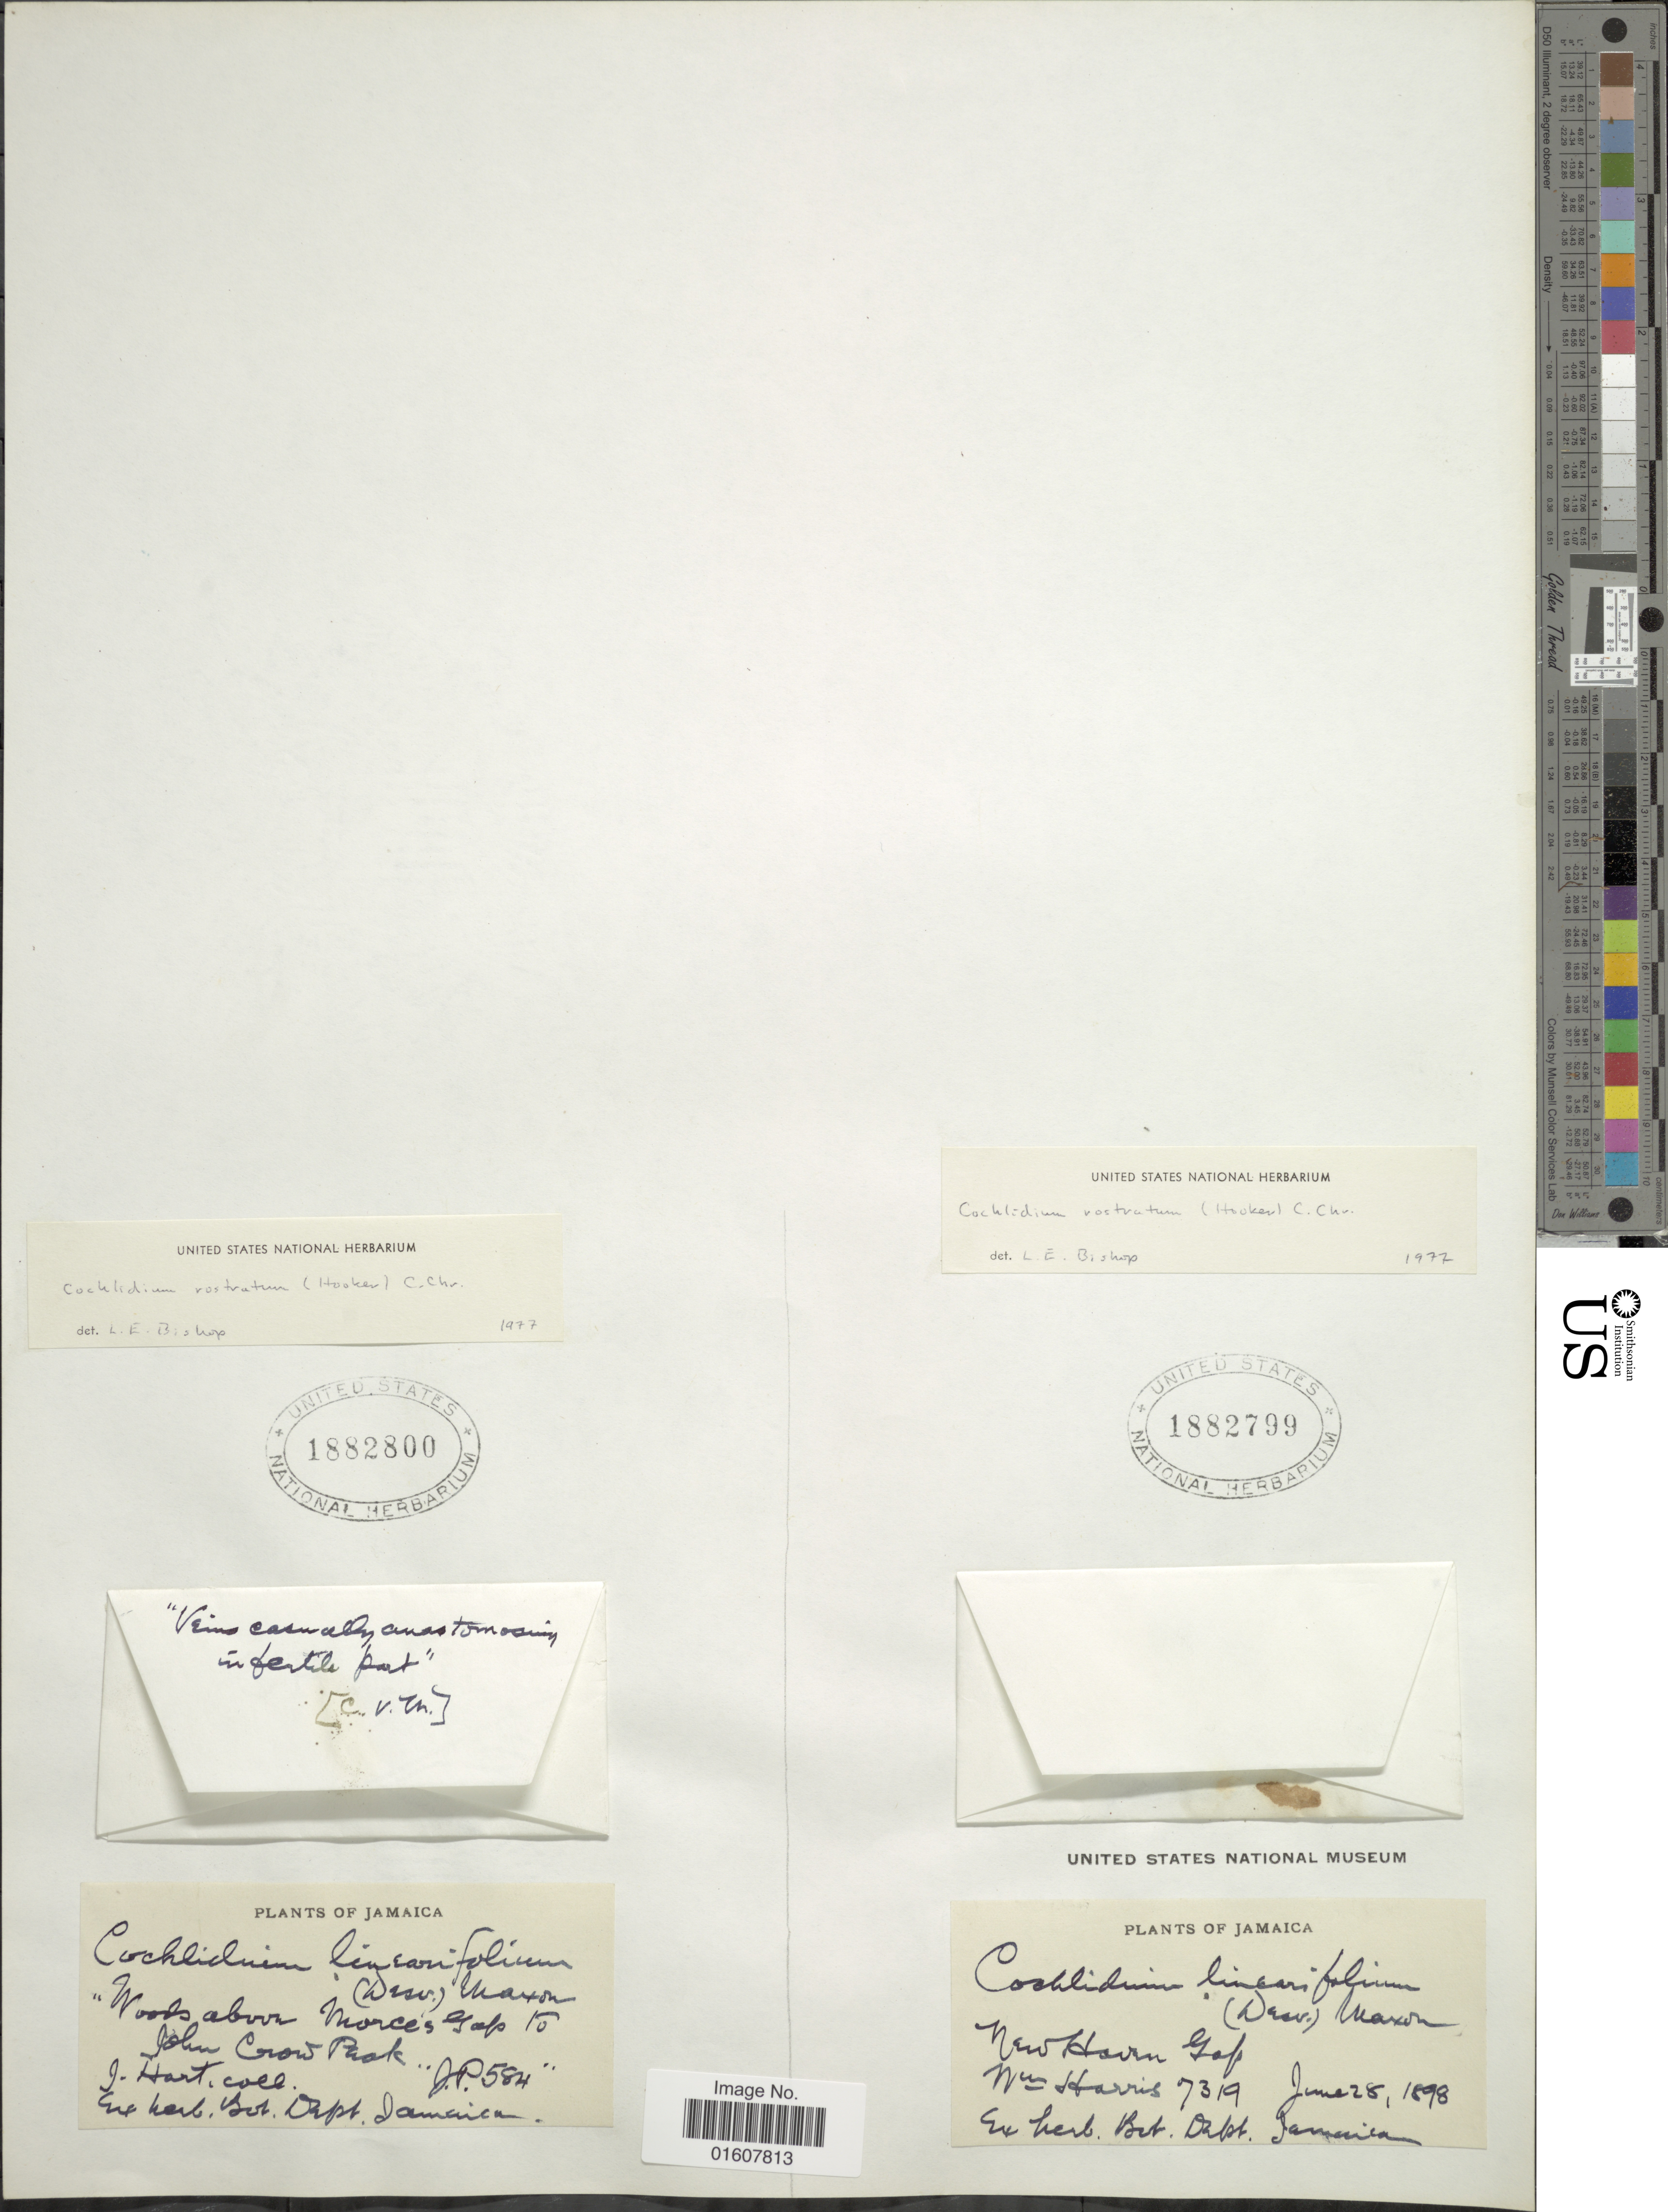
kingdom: Plantae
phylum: Tracheophyta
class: Polypodiopsida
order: Polypodiales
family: Polypodiaceae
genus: Cochlidium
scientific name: Cochlidium rostratum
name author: (Hook.) Maxon ex C. Chr.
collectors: W. Harris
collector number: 7319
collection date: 1898-06-25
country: Jamaica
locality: New Haven Gap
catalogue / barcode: US 1882799-2